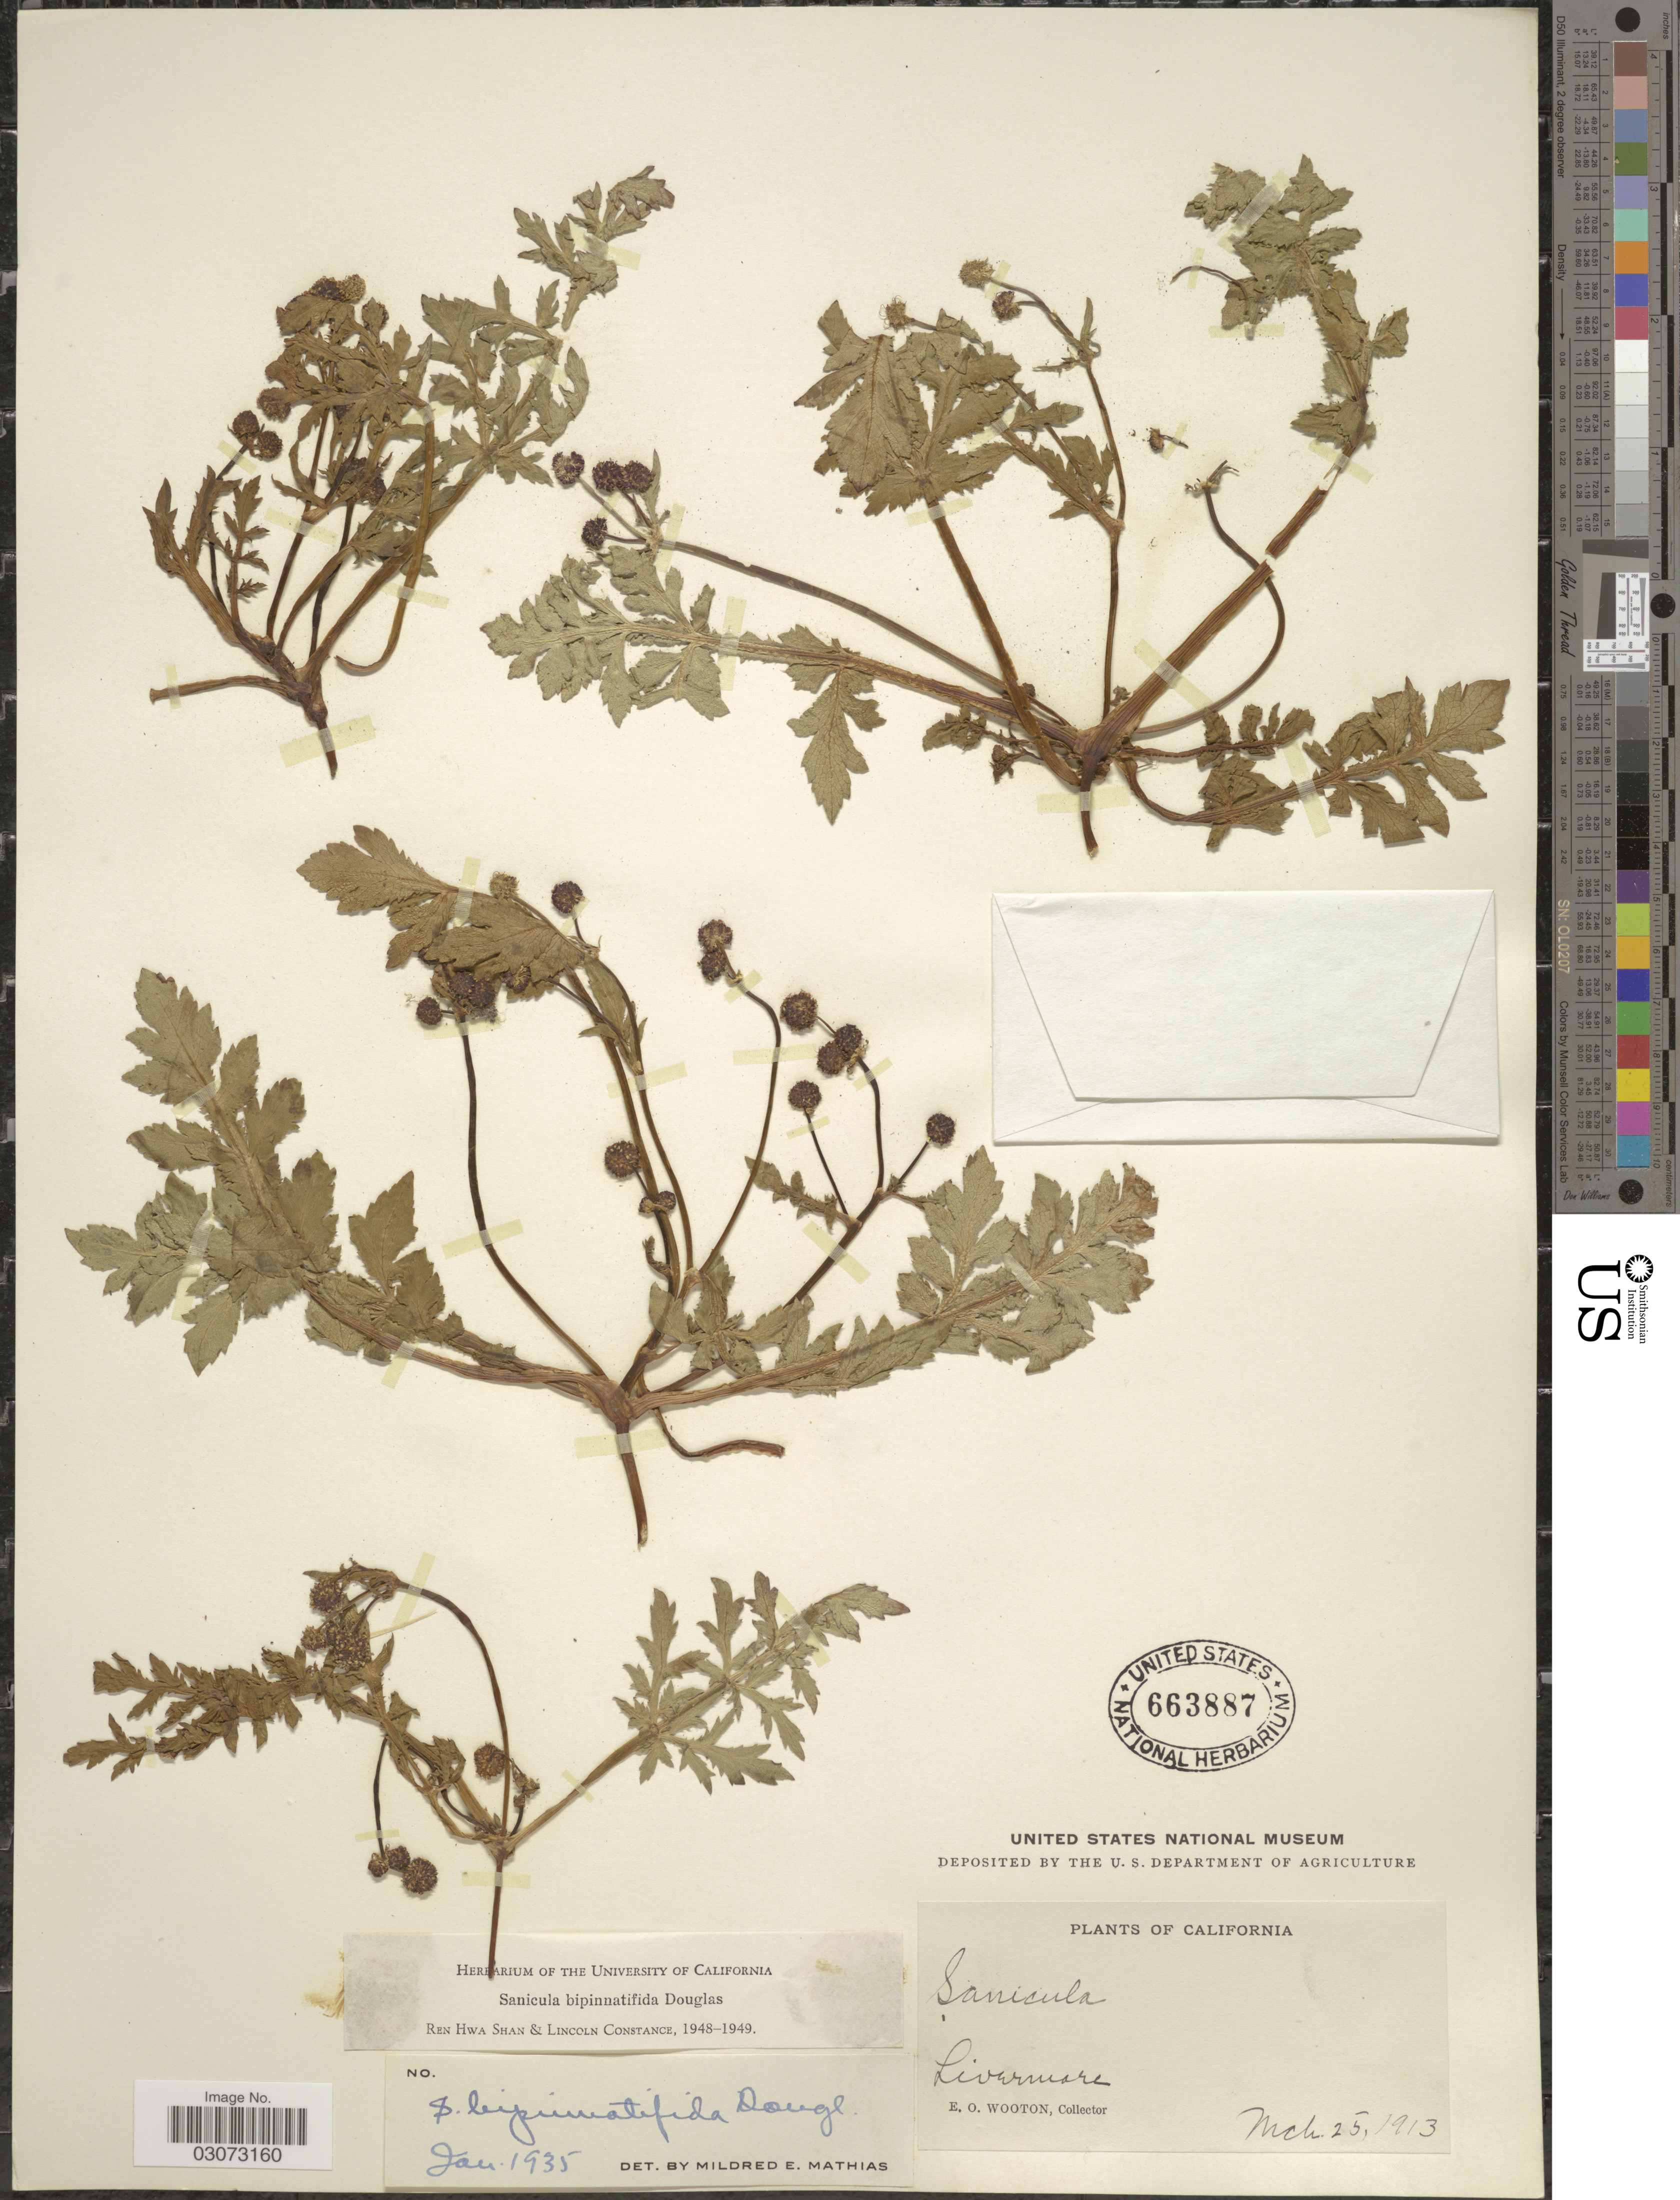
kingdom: Plantae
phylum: Tracheophyta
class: Magnoliopsida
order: Apiales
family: Apiaceae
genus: Sanicula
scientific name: Sanicula bipinnatifida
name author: Douglas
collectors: E. O. Wooton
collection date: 1913-03-25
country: United States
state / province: California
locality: Livermore.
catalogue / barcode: US 663887